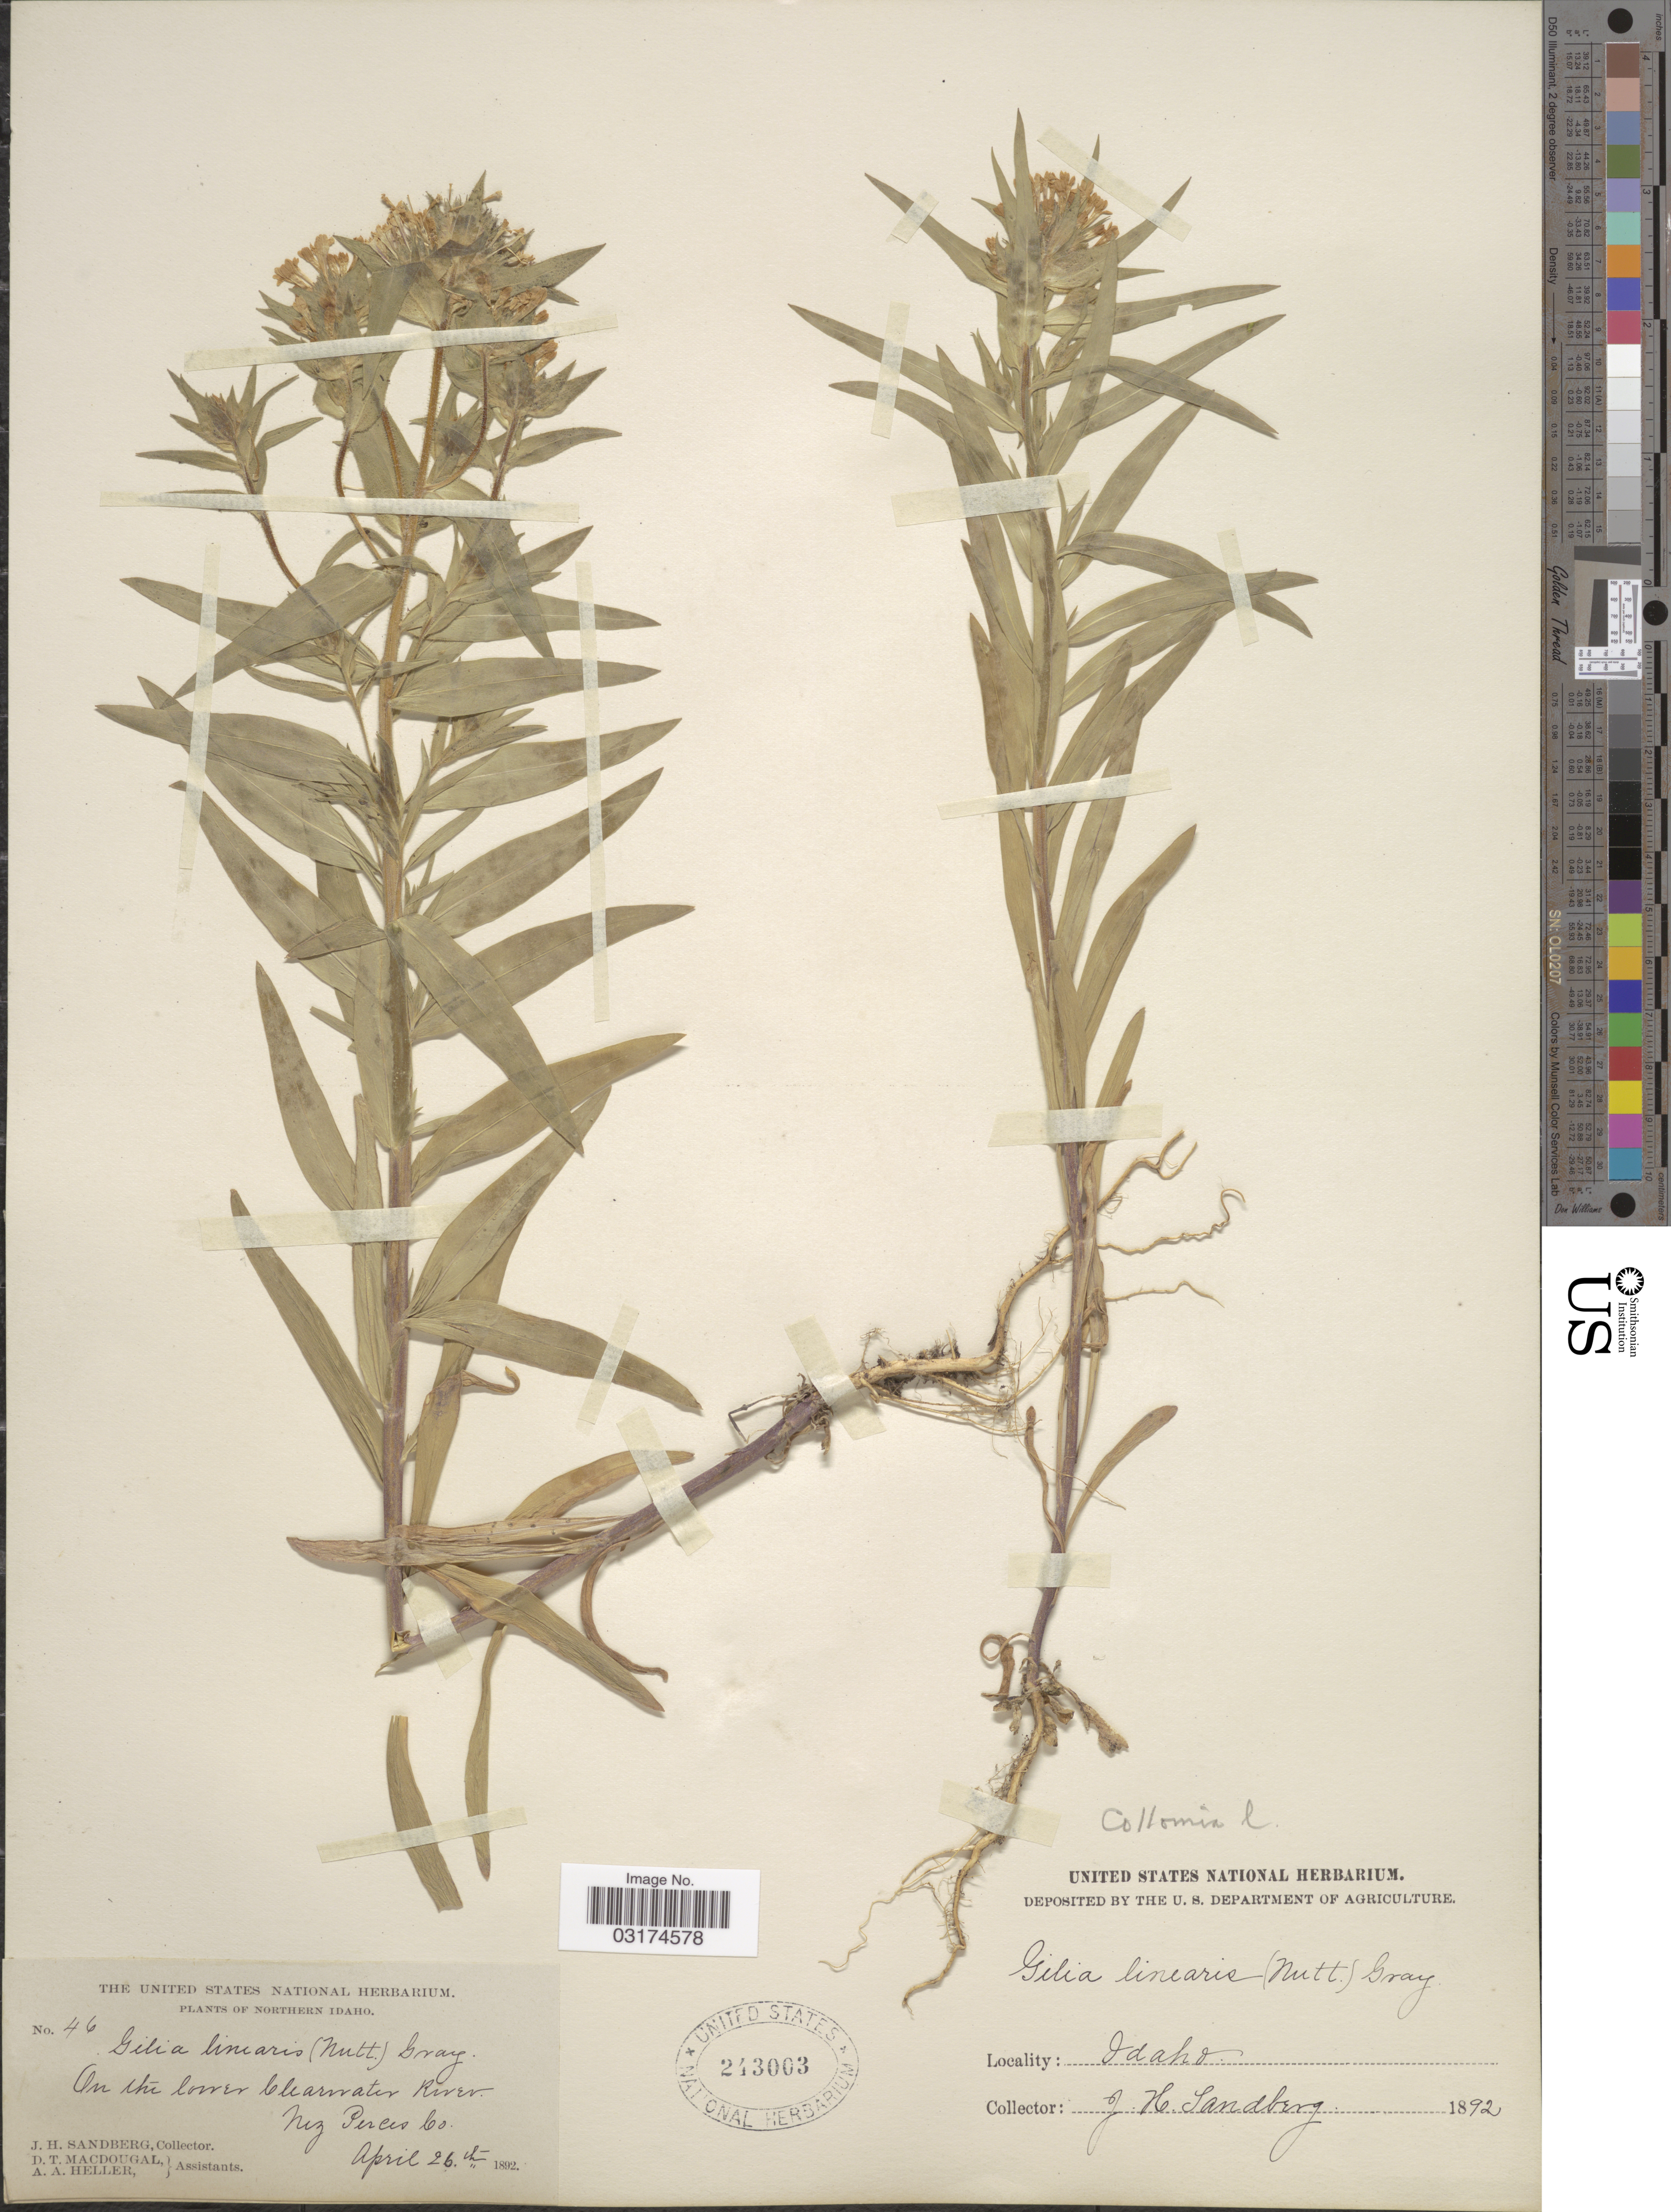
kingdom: Plantae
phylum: Tracheophyta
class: Magnoliopsida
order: Ericales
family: Polemoniaceae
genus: Collomia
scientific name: Collomia linearis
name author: Nutt.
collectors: J. H. Sandberg, D. T. MacDougal & A. A. Heller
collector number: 46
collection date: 1892-04-26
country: United States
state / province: Idaho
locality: On the lower Clearwater River. Nez Perces Co. Northern Idaho.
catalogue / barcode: US 243003